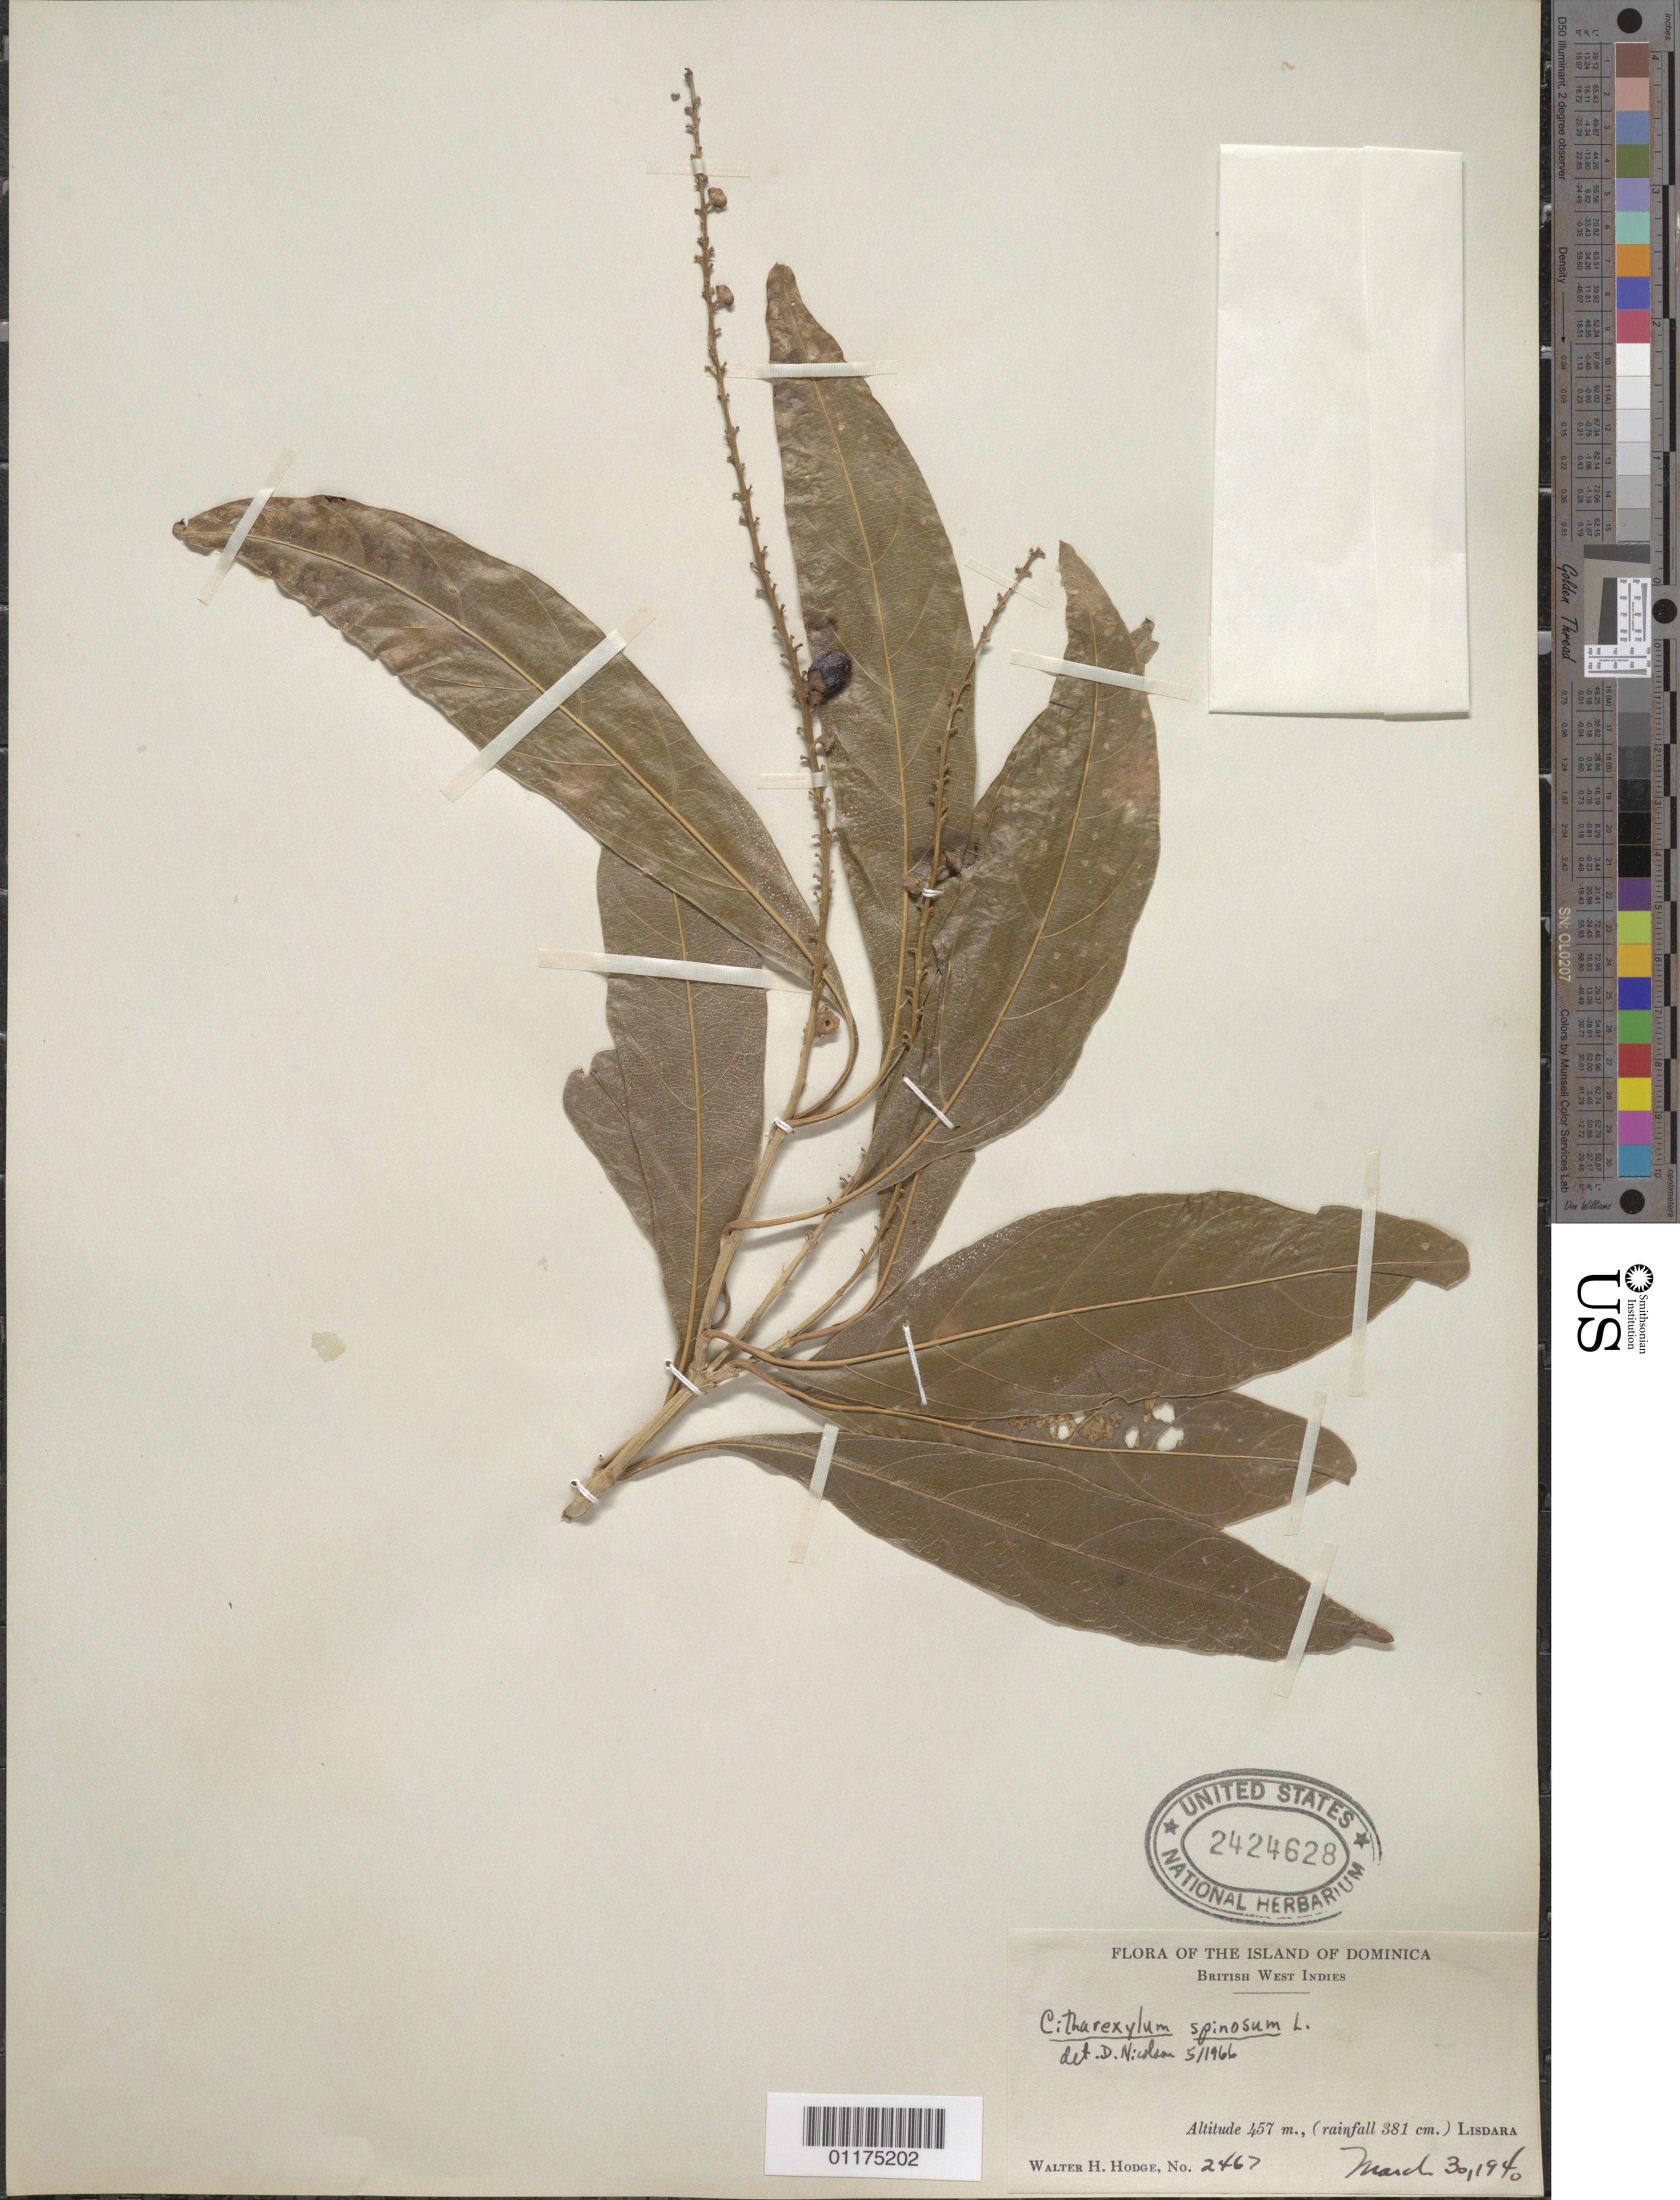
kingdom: Plantae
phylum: Tracheophyta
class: Magnoliopsida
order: Lamiales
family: Verbenaceae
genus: Citharexylum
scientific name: Citharexylum spinosum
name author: L.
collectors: W. Hodge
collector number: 2467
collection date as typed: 30 Mar 1940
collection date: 1940-03-30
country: Dominica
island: Dominica I.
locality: rainfall 381 cm, Lisdara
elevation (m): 457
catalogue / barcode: US 2424628